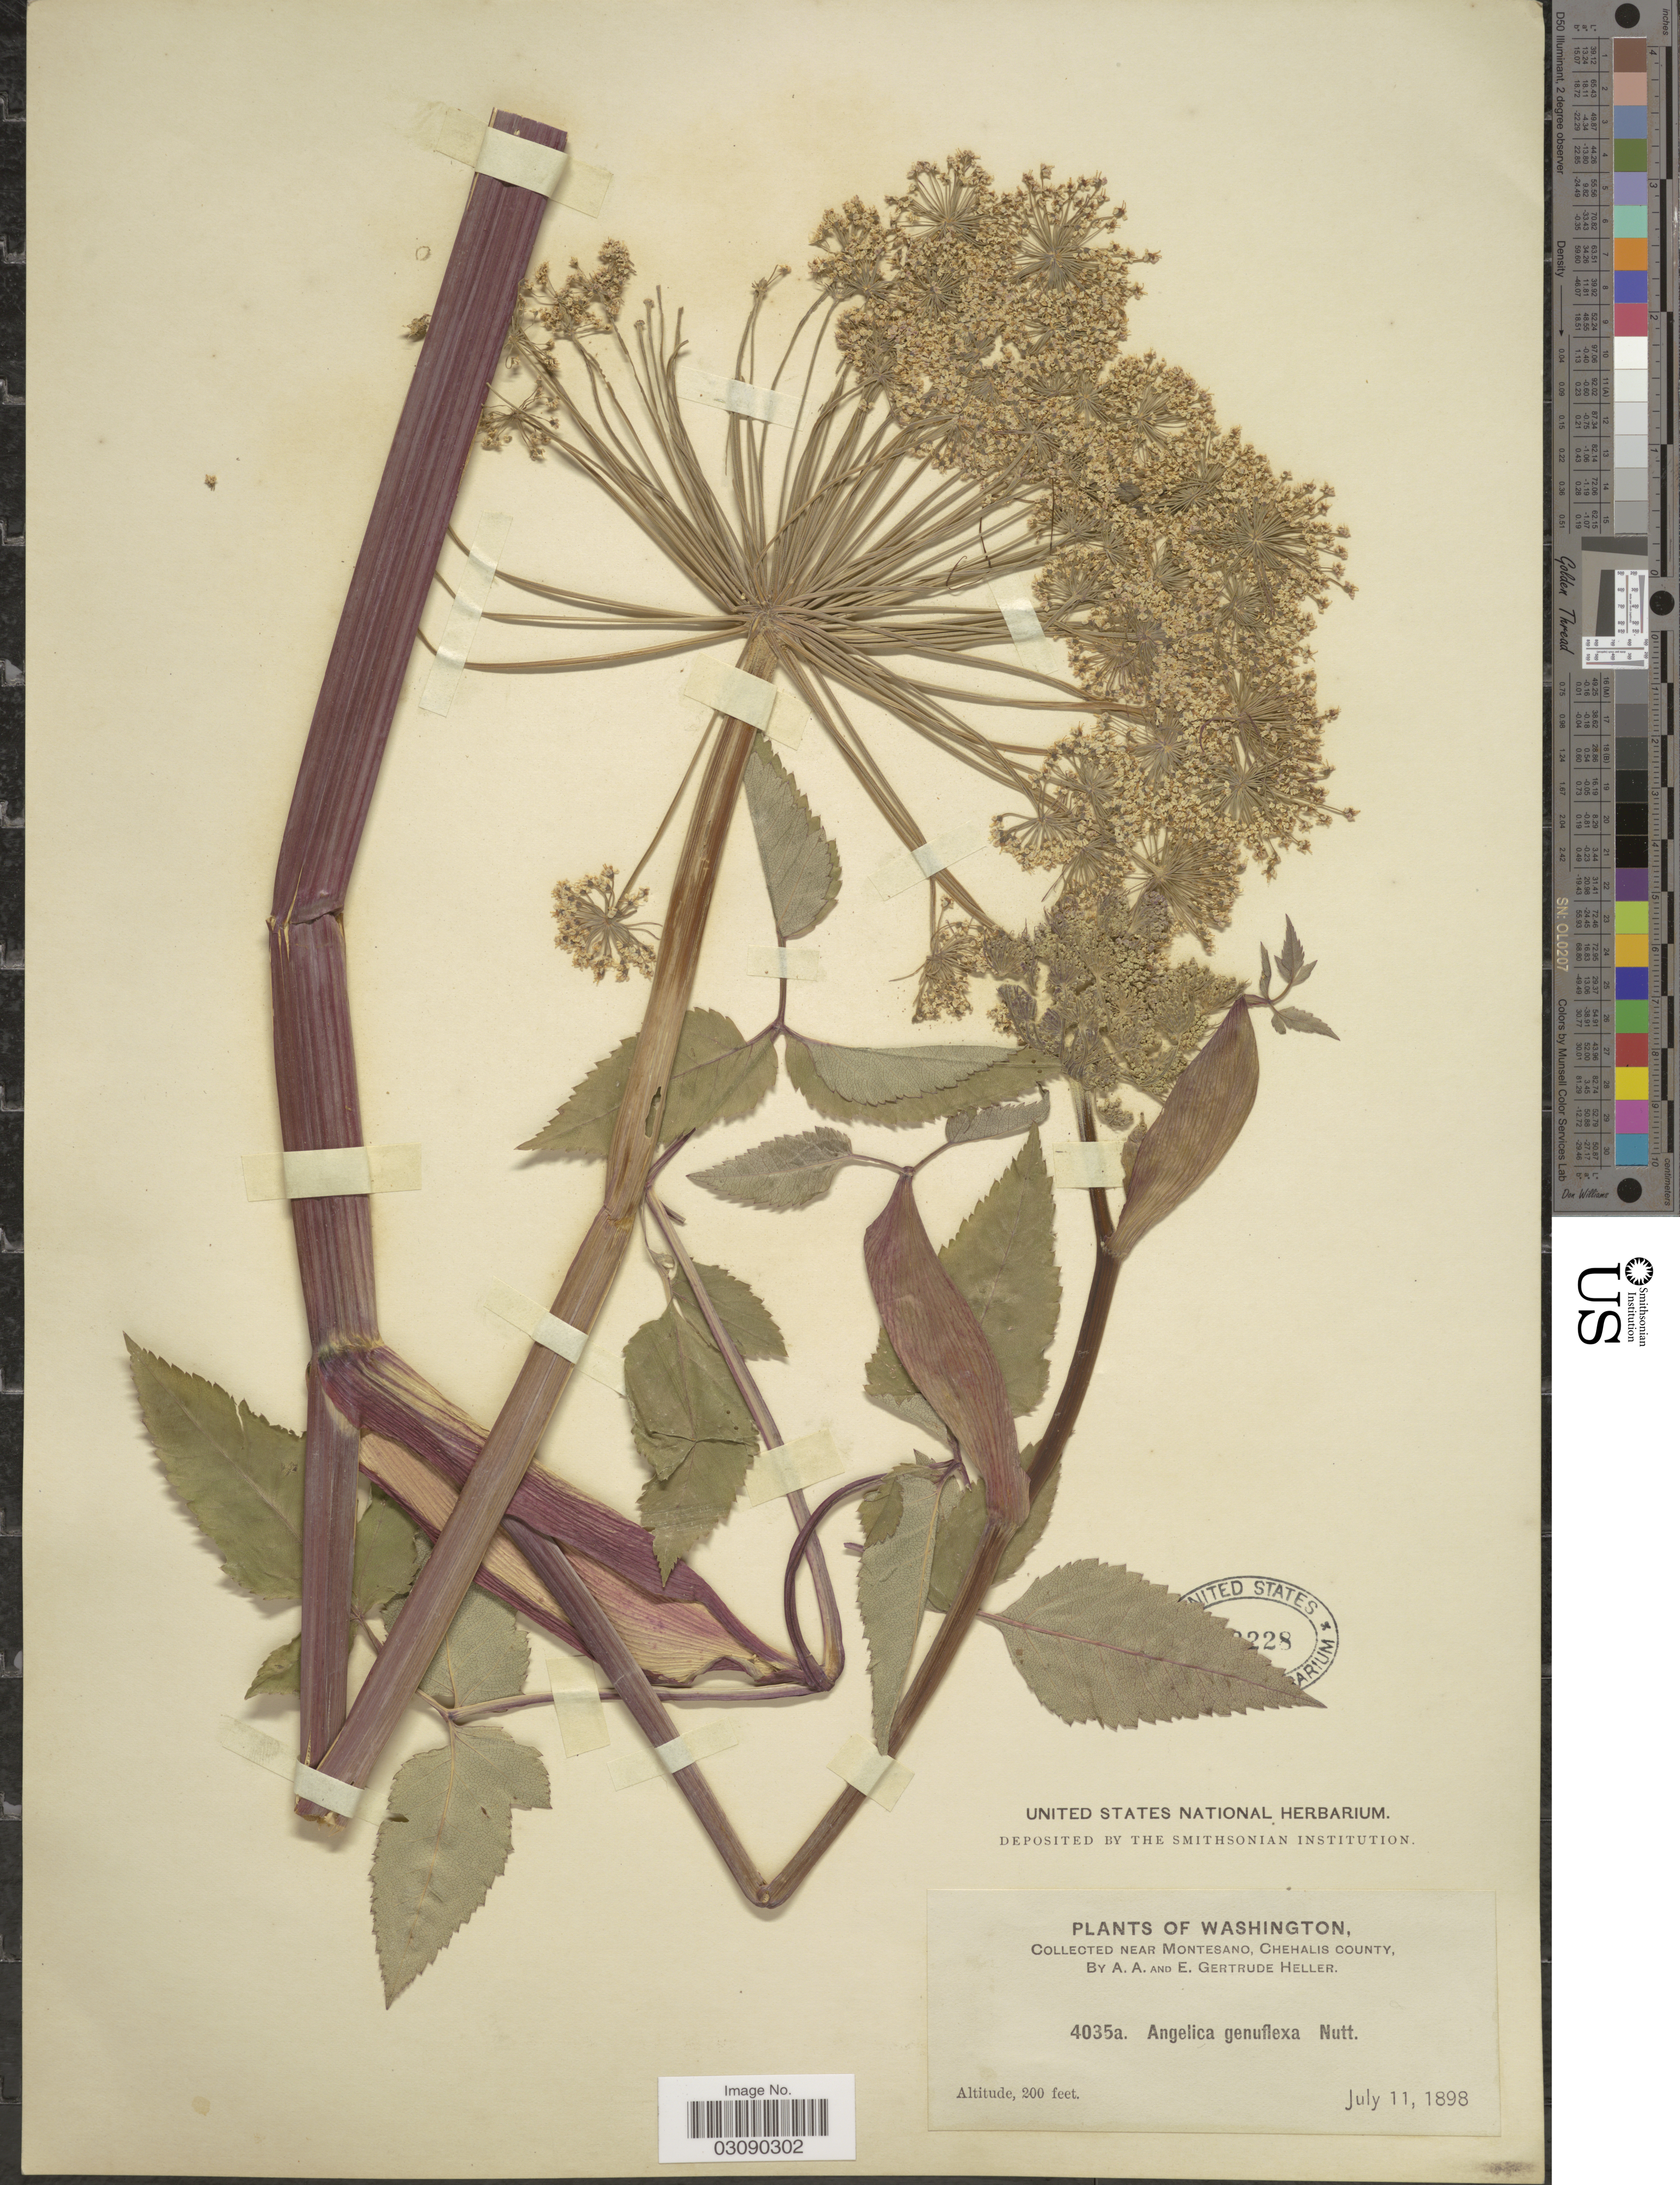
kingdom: Plantae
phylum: Tracheophyta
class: Magnoliopsida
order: Apiales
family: Apiaceae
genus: Angelica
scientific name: Angelica genuflexa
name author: Nutt.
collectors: A. A. Heller & E. Gertrude Heller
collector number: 4035a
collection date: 1898-07-11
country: United States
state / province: Washington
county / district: Grays Harbor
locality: Near Montesano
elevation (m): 61